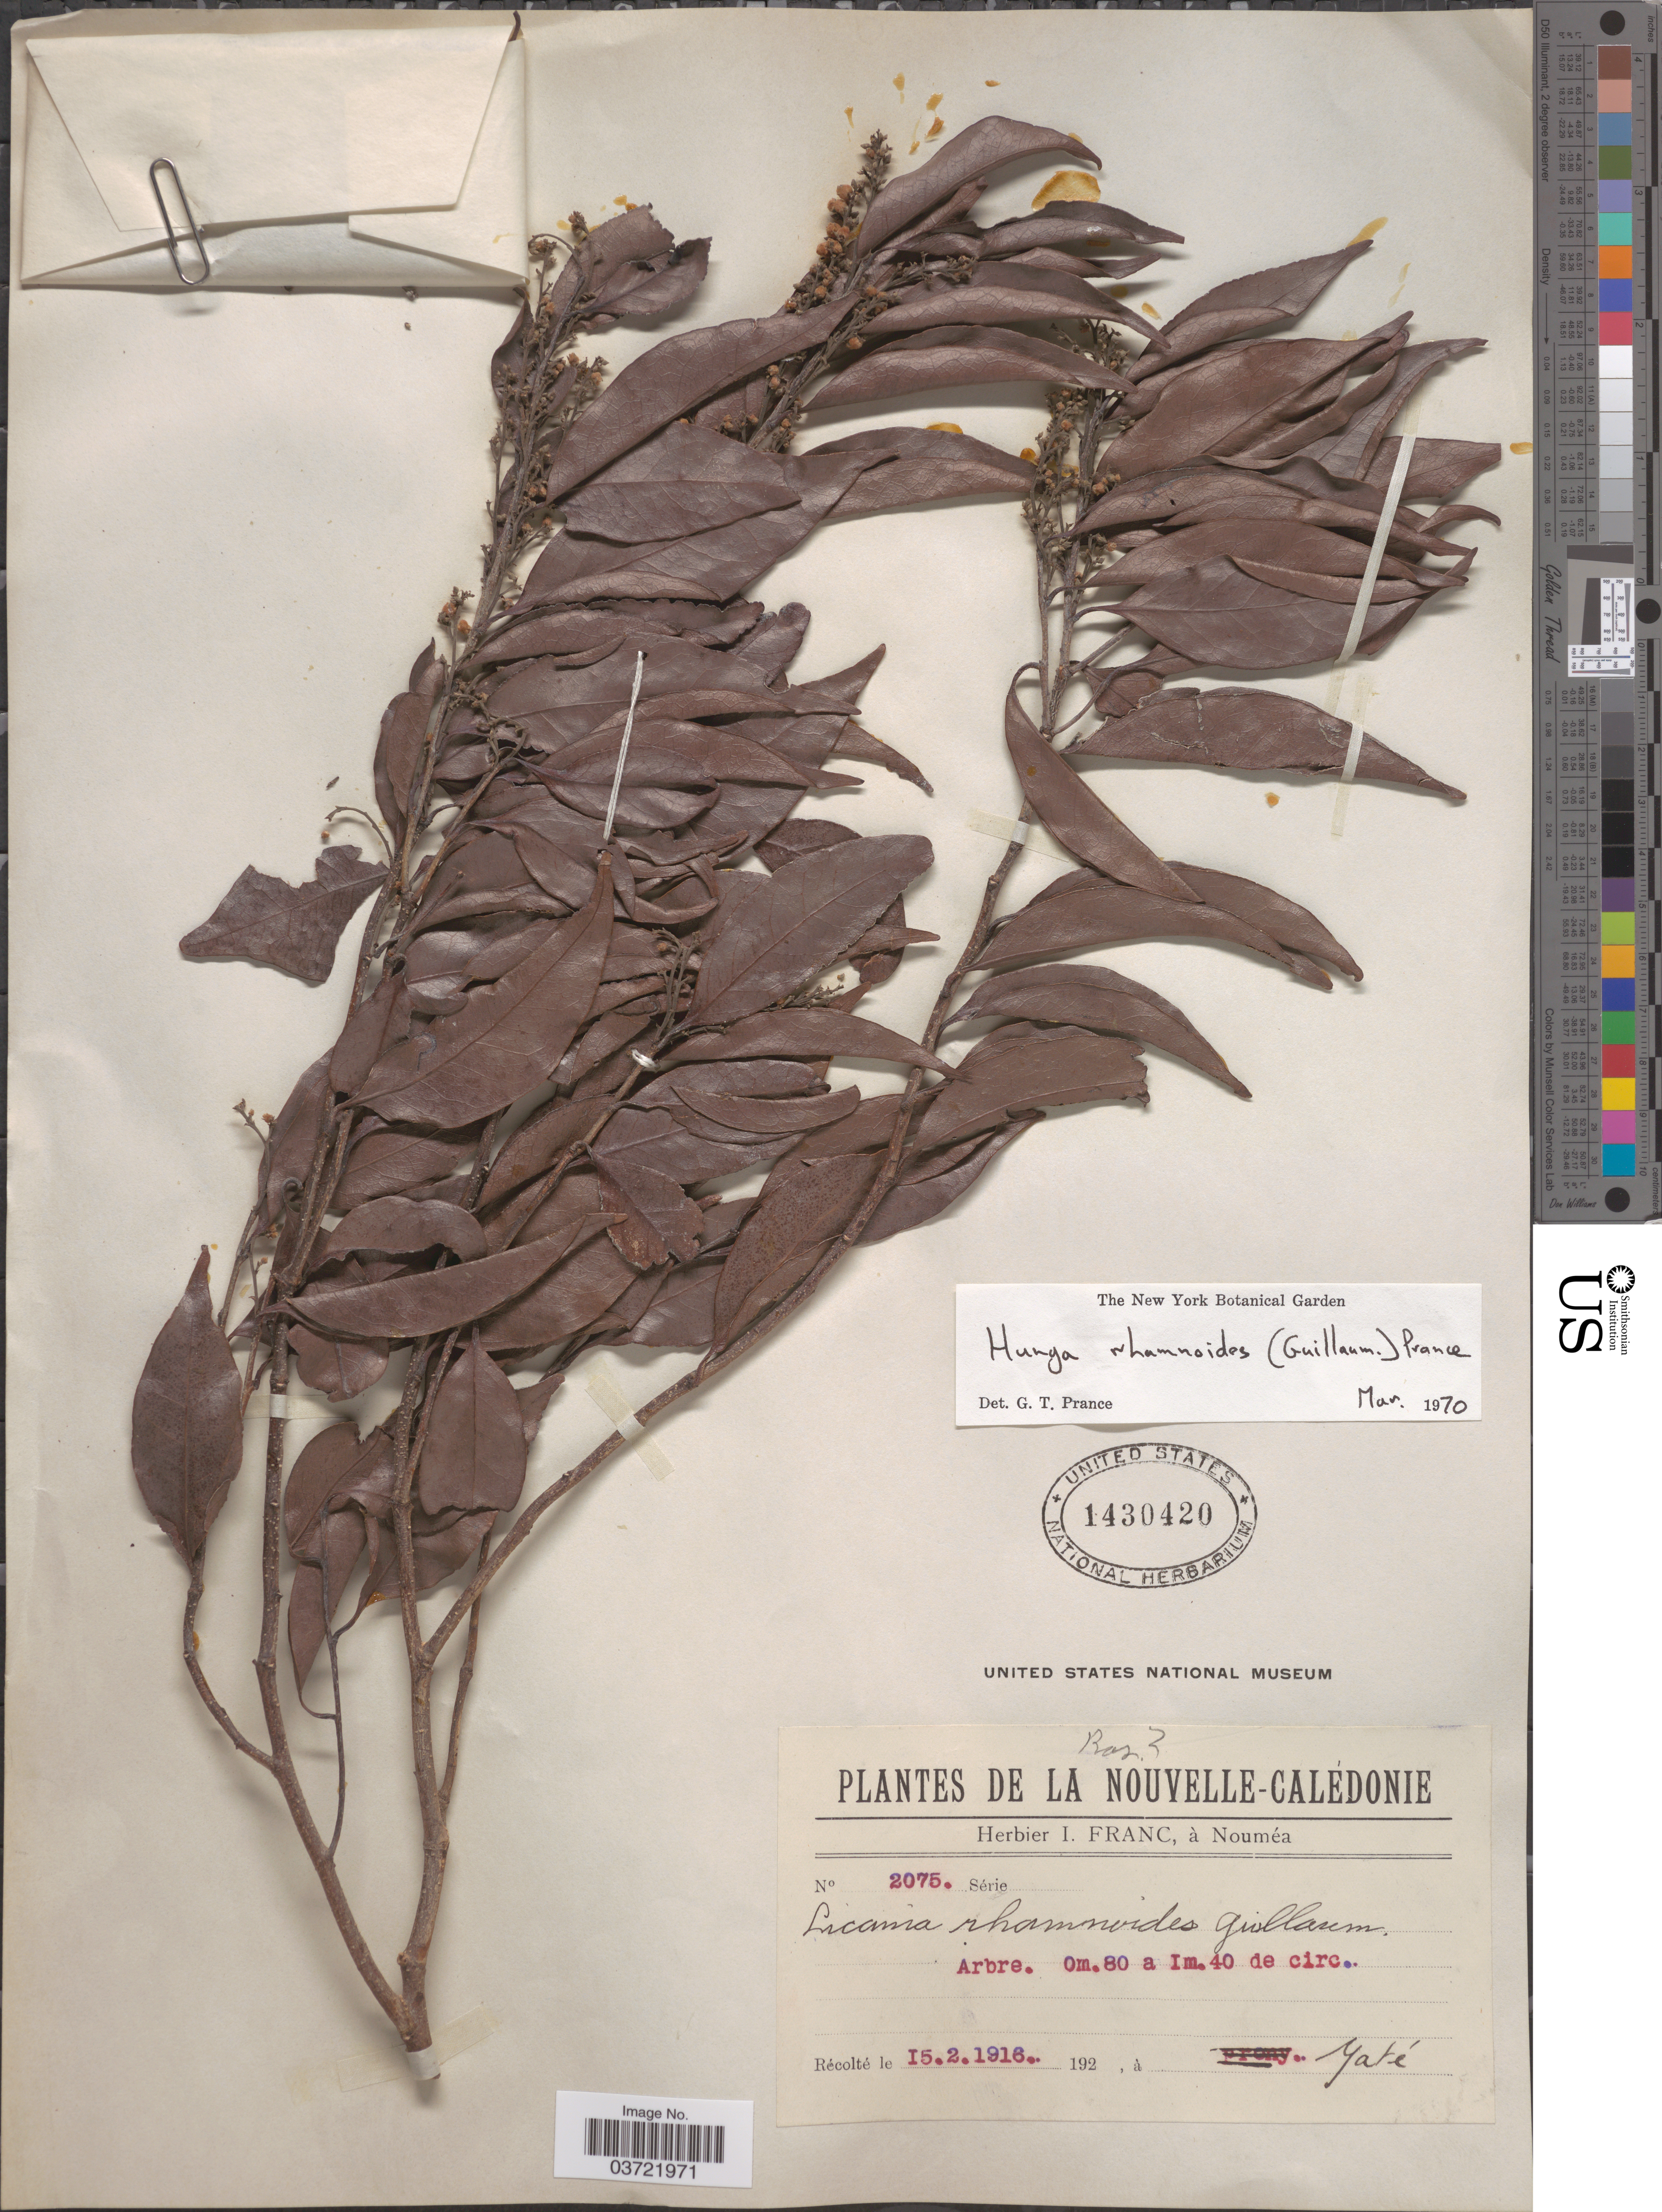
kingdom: Plantae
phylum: Tracheophyta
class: Magnoliopsida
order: Malpighiales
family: Chrysobalanaceae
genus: Hunga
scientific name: Hunga rhamnoides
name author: (Guillaumin) Prance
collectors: ex herb. I. Franc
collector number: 2075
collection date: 1916-02-15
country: New Caledonia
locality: Nouvelle-Calédonie. Yaté.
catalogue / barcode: US 1430420